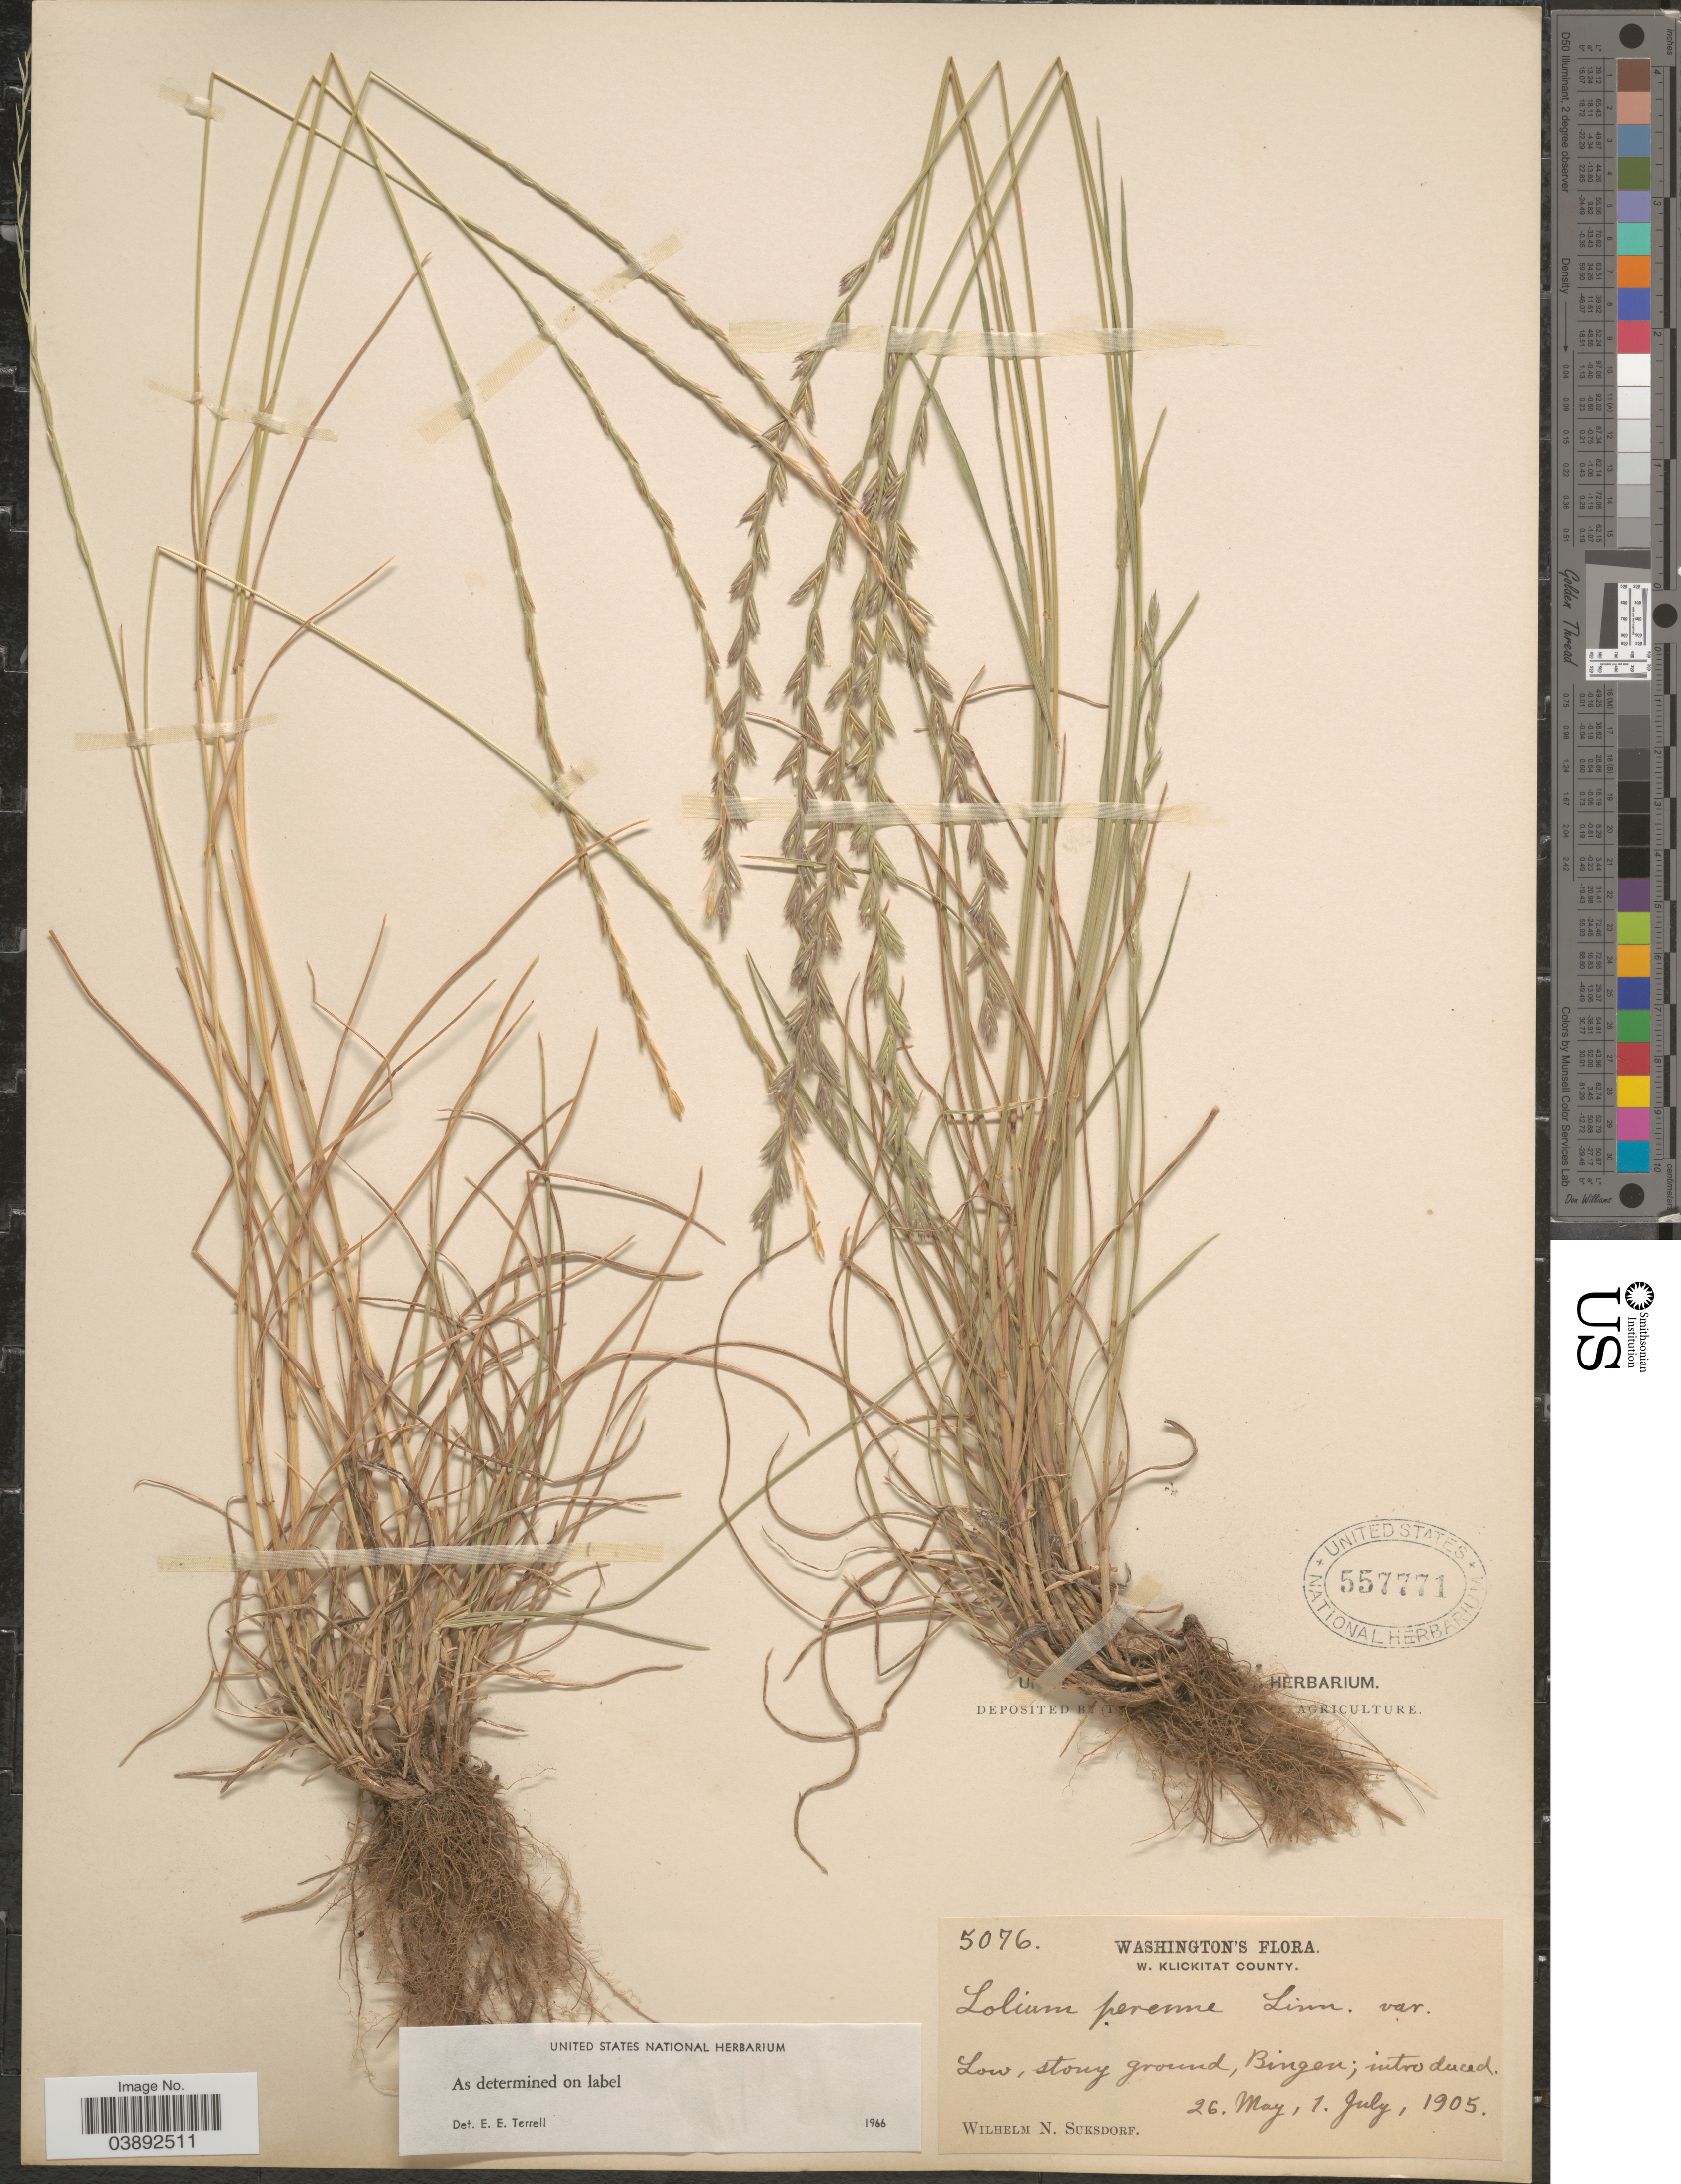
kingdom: Plantae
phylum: Tracheophyta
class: Liliopsida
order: Poales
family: Poaceae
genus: Lolium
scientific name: Lolium perenne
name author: L.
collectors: W. N. Suksdorf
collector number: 5076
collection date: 1905-05-26/1905-07-01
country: United States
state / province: Washington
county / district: Klickitat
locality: W. Klickitat County. Bingen.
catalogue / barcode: US 557771